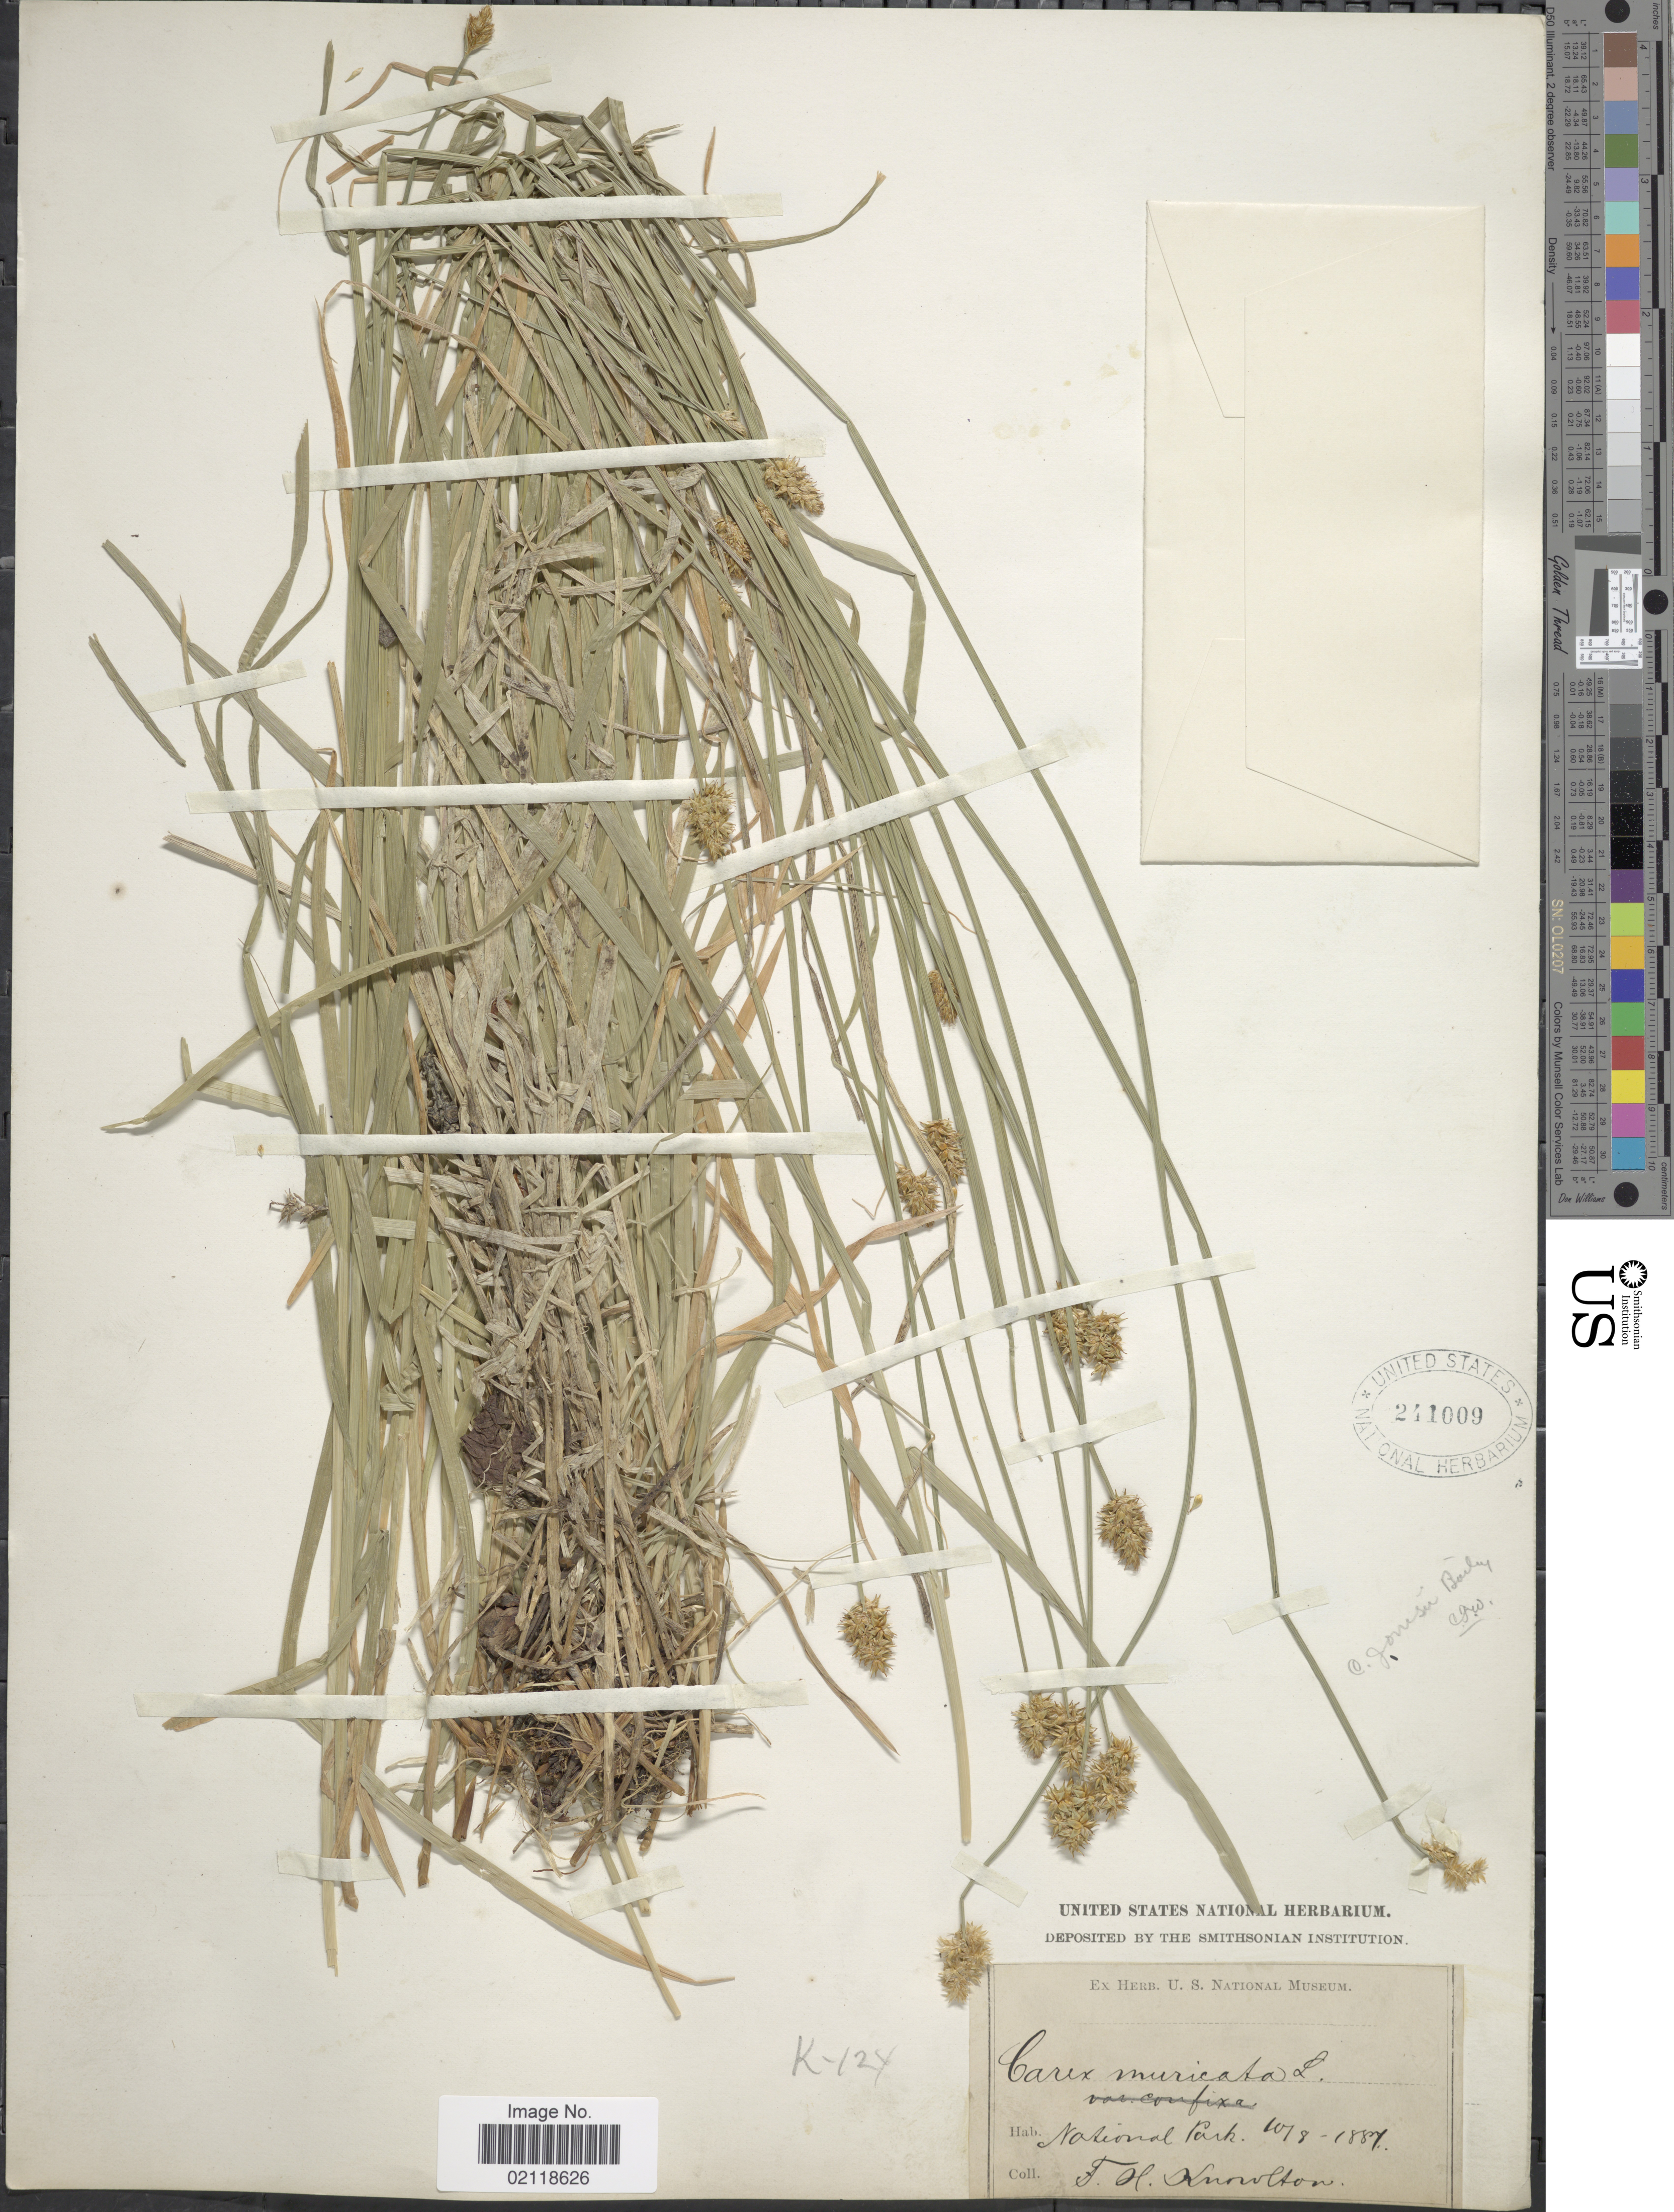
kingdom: Plantae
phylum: Tracheophyta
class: Liliopsida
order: Poales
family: Cyperaceae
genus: Carex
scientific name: Carex jonesii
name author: L.H. Bailey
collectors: F. H. Knowlton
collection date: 1887-10-08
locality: National Park.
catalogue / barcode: US 241009